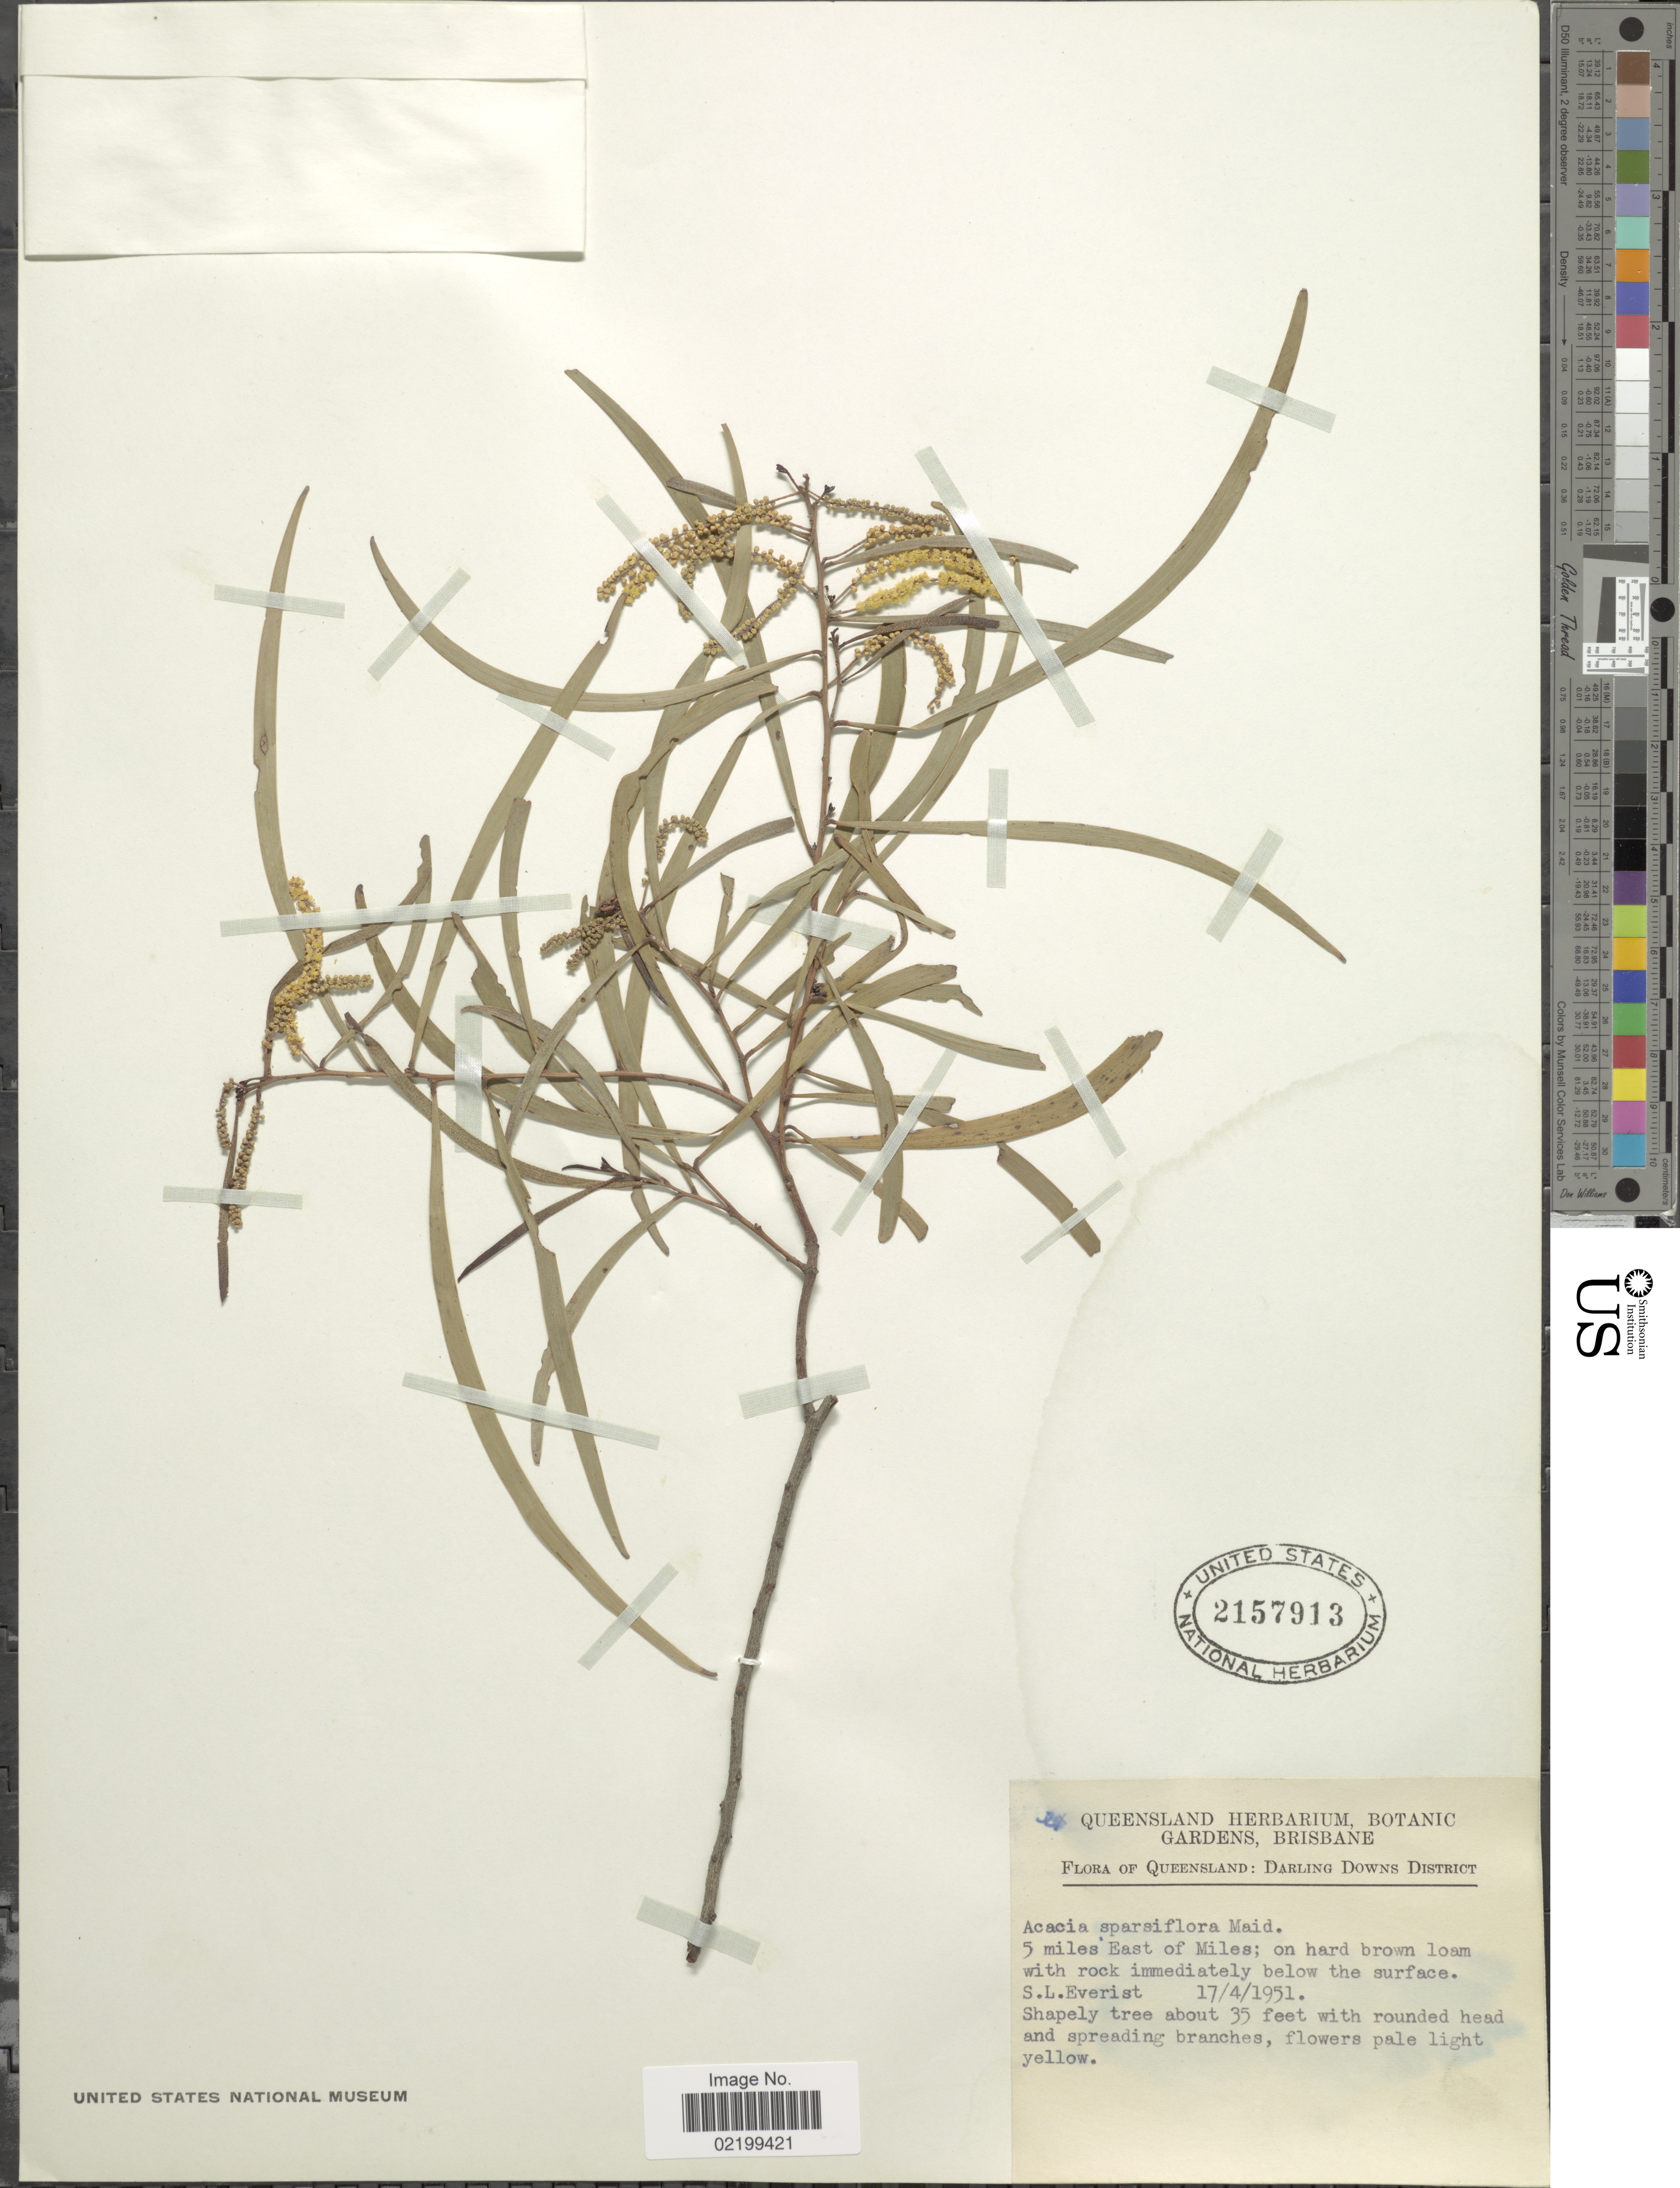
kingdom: Plantae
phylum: Tracheophyta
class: Magnoliopsida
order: Fabales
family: Fabaceae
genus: Acacia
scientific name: Acacia sparsiflora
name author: Maiden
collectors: S. Everist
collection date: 1951-04-17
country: Australia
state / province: Queensland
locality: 5 miles East of Miles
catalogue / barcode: US 2157913